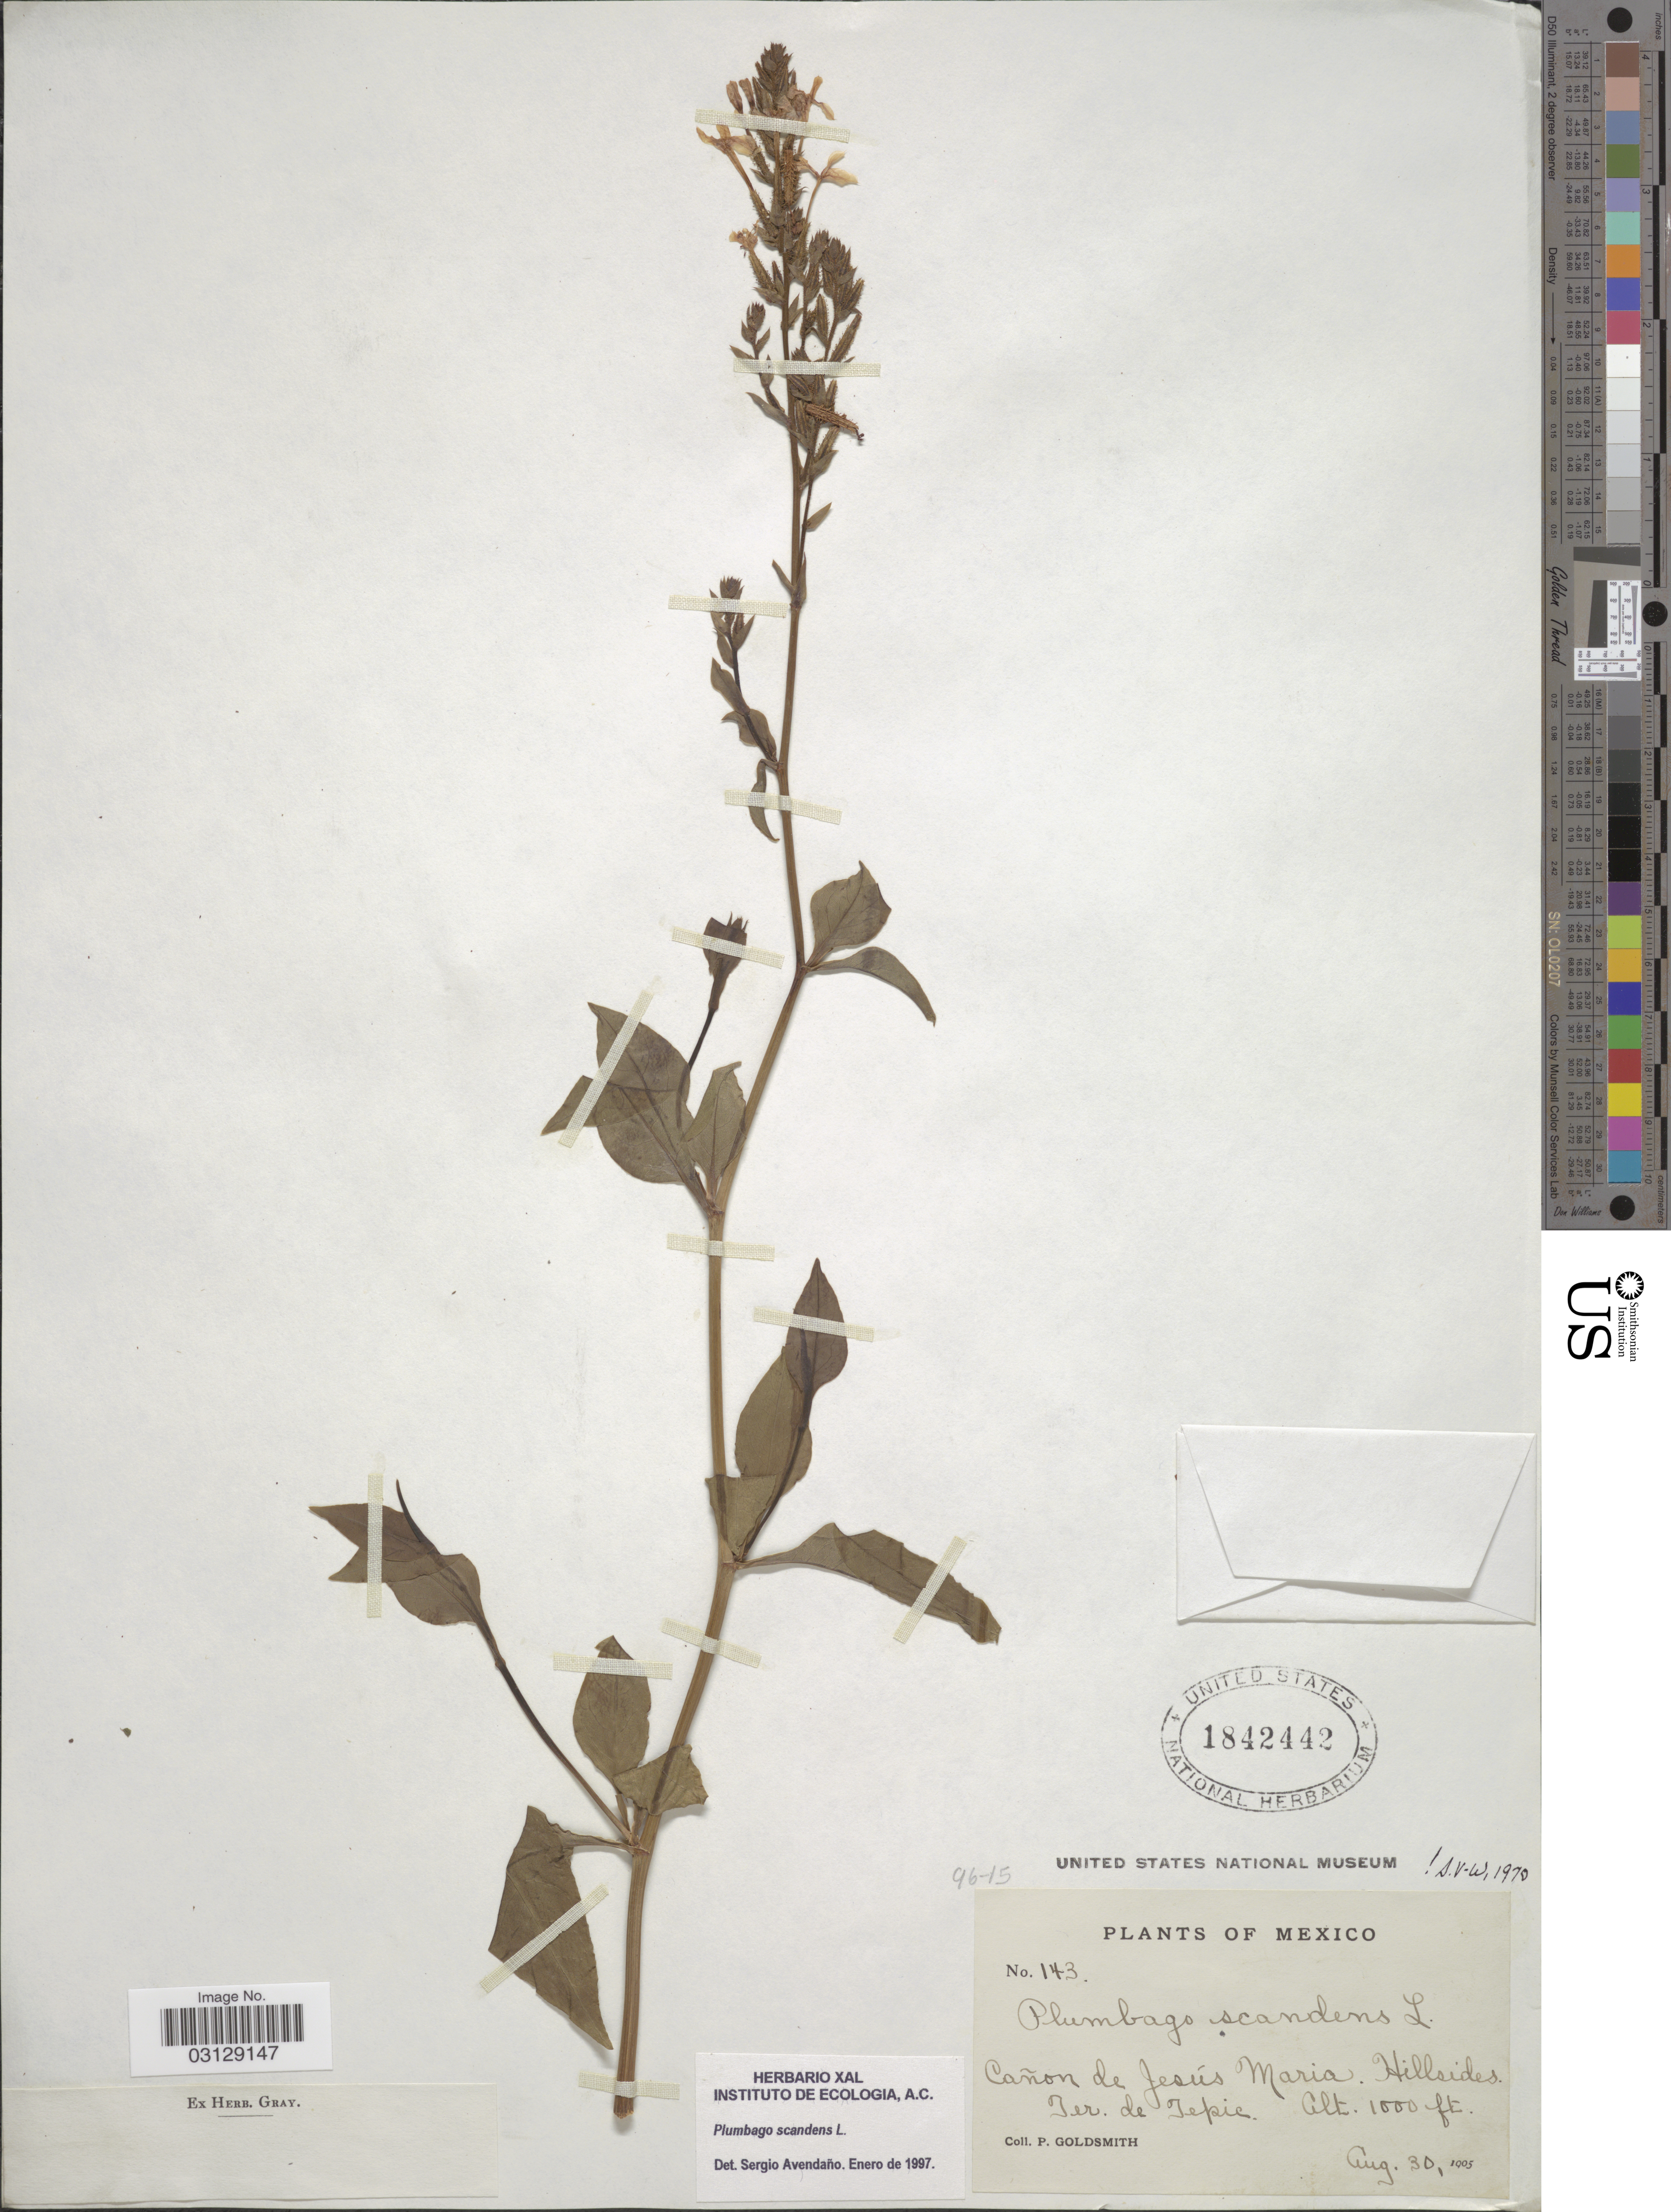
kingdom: Plantae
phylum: Tracheophyta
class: Magnoliopsida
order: Caryophyllales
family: Plumbaginaceae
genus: Plumbago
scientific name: Plumbago scandens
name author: L.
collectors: P. Goldsmith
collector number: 143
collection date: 1905-08-30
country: Mexico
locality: Cañon de Jesús Maria. Ter. de Tepic.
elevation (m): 305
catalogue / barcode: US 1842442